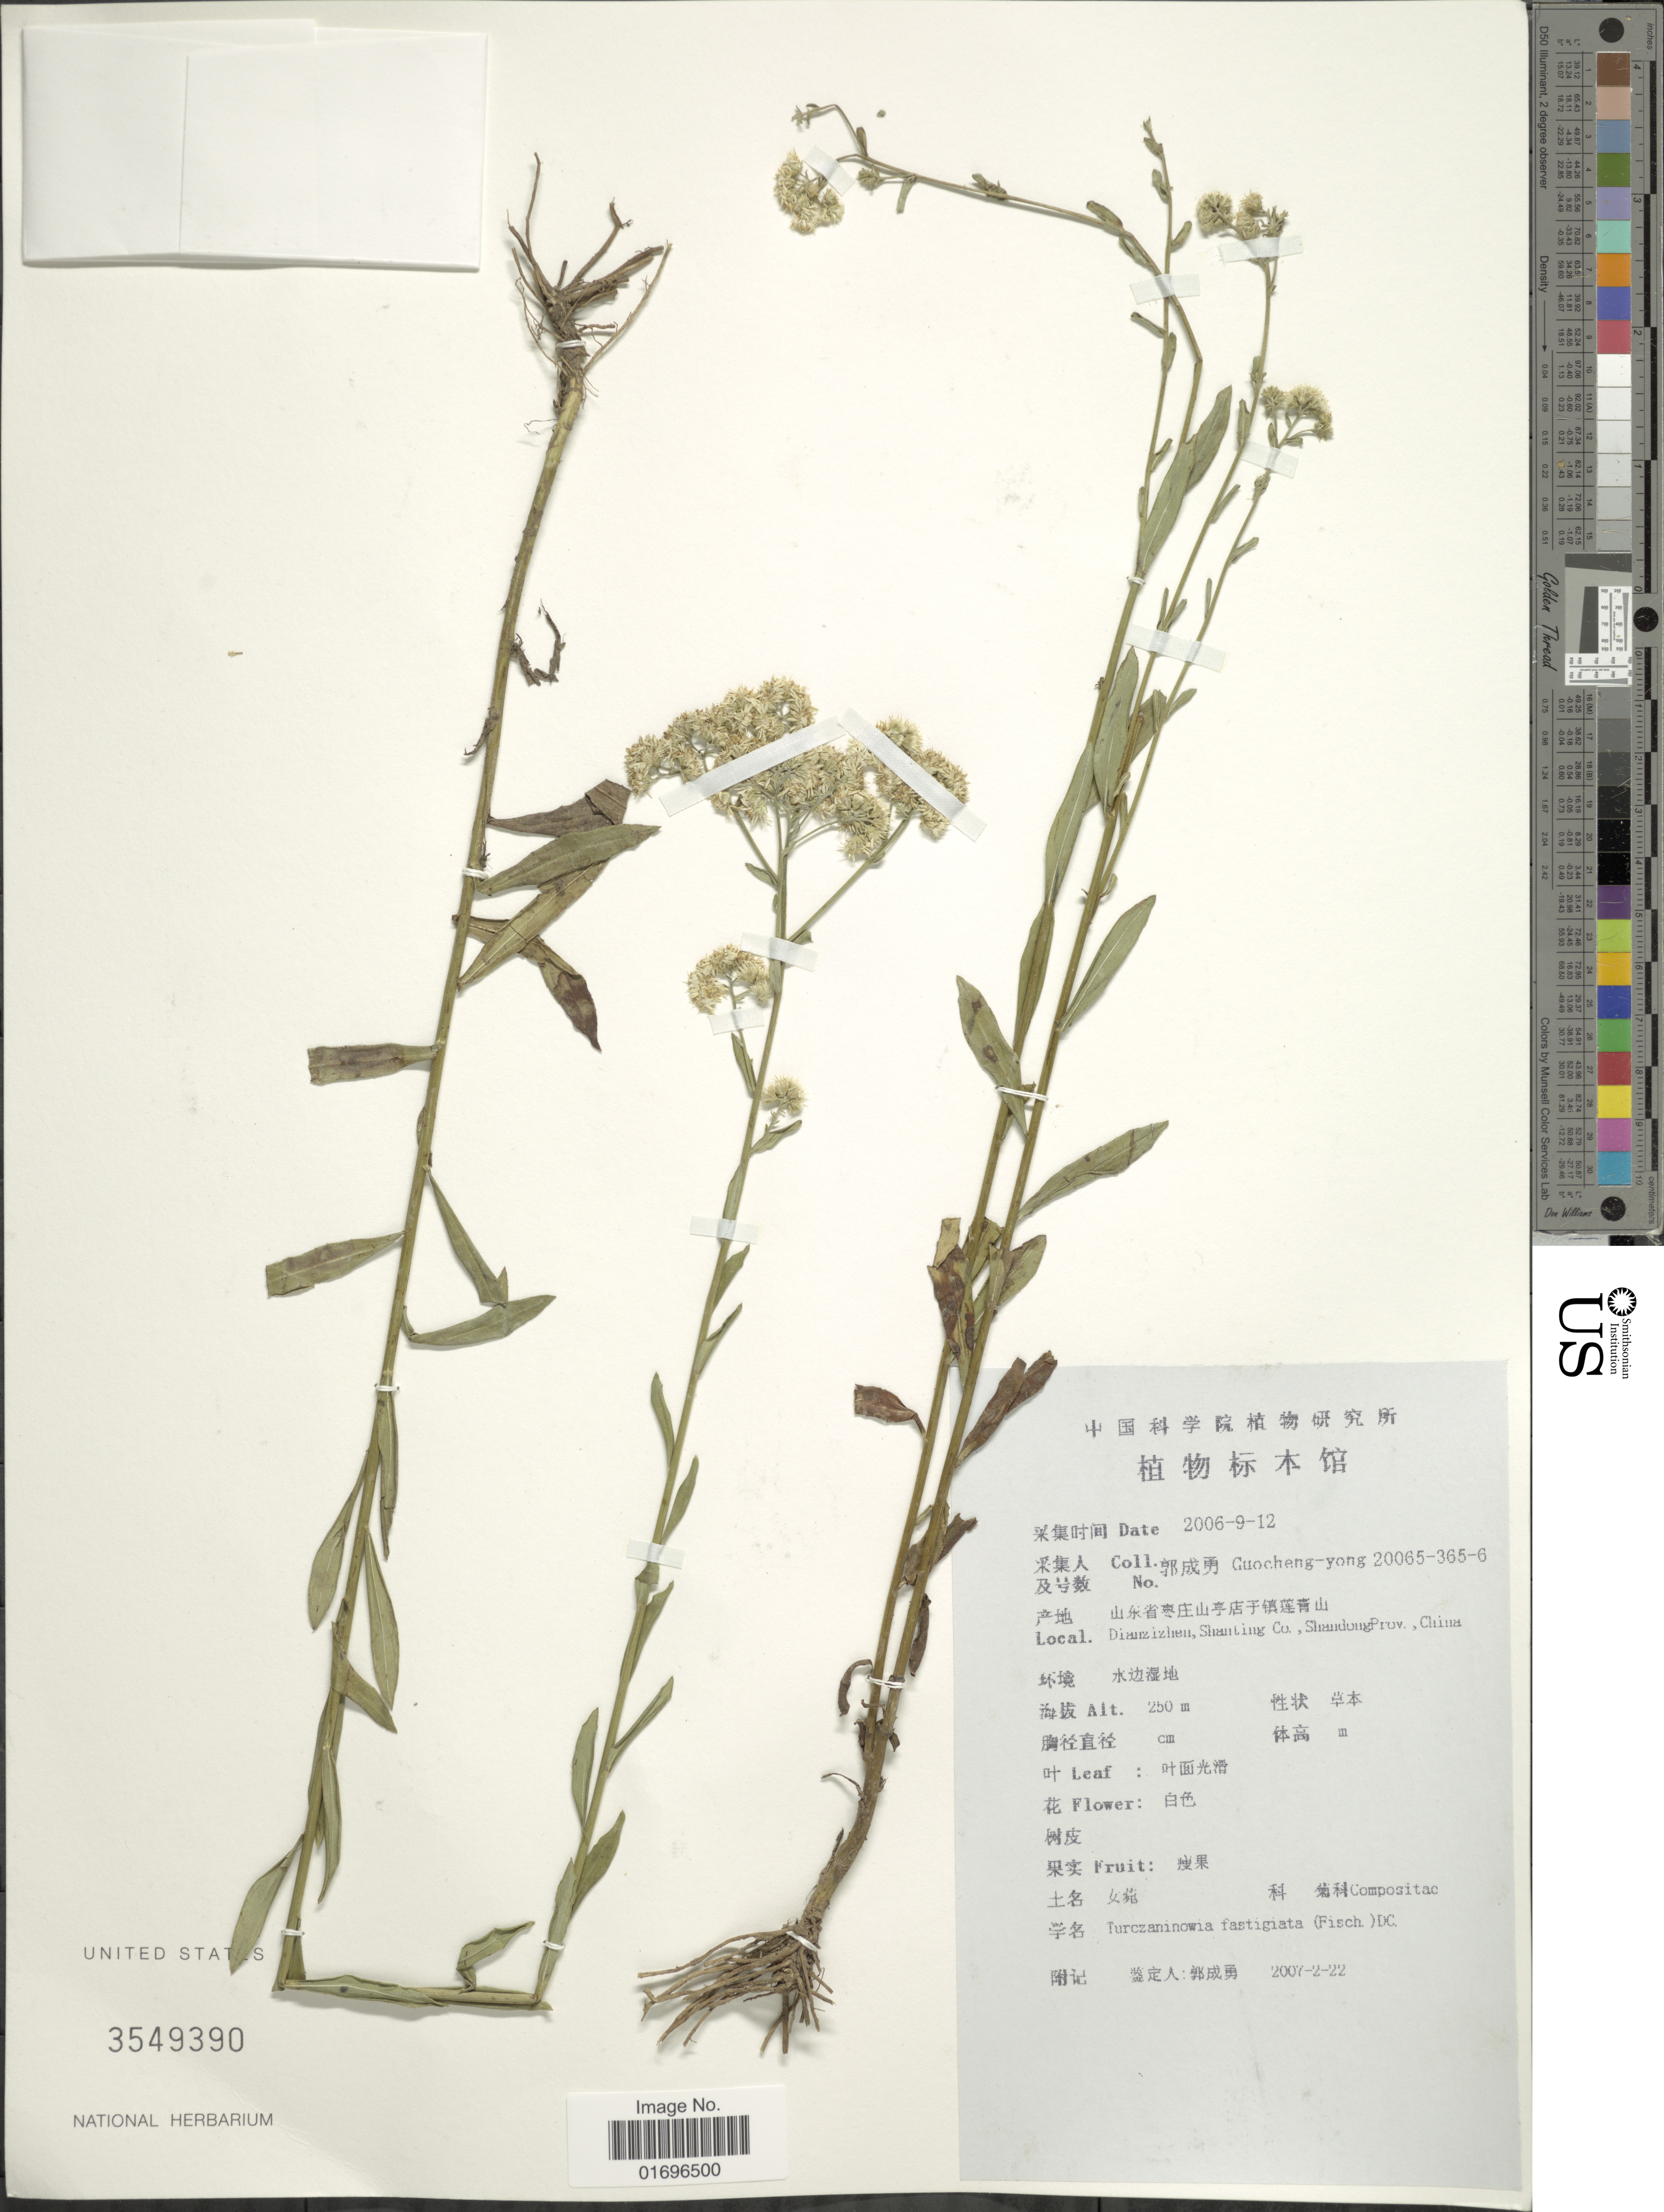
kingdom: Plantae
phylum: Tracheophyta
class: Magnoliopsida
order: Asterales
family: Asteraceae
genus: Aster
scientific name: Aster fastigiatus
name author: Fisch.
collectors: Guo cheng-yong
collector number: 20065-365-6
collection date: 2006-09-12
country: China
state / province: Shandong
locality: Dianzizhen, Shanting Co., Shandong Prov.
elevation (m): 250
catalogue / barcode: US 3549390